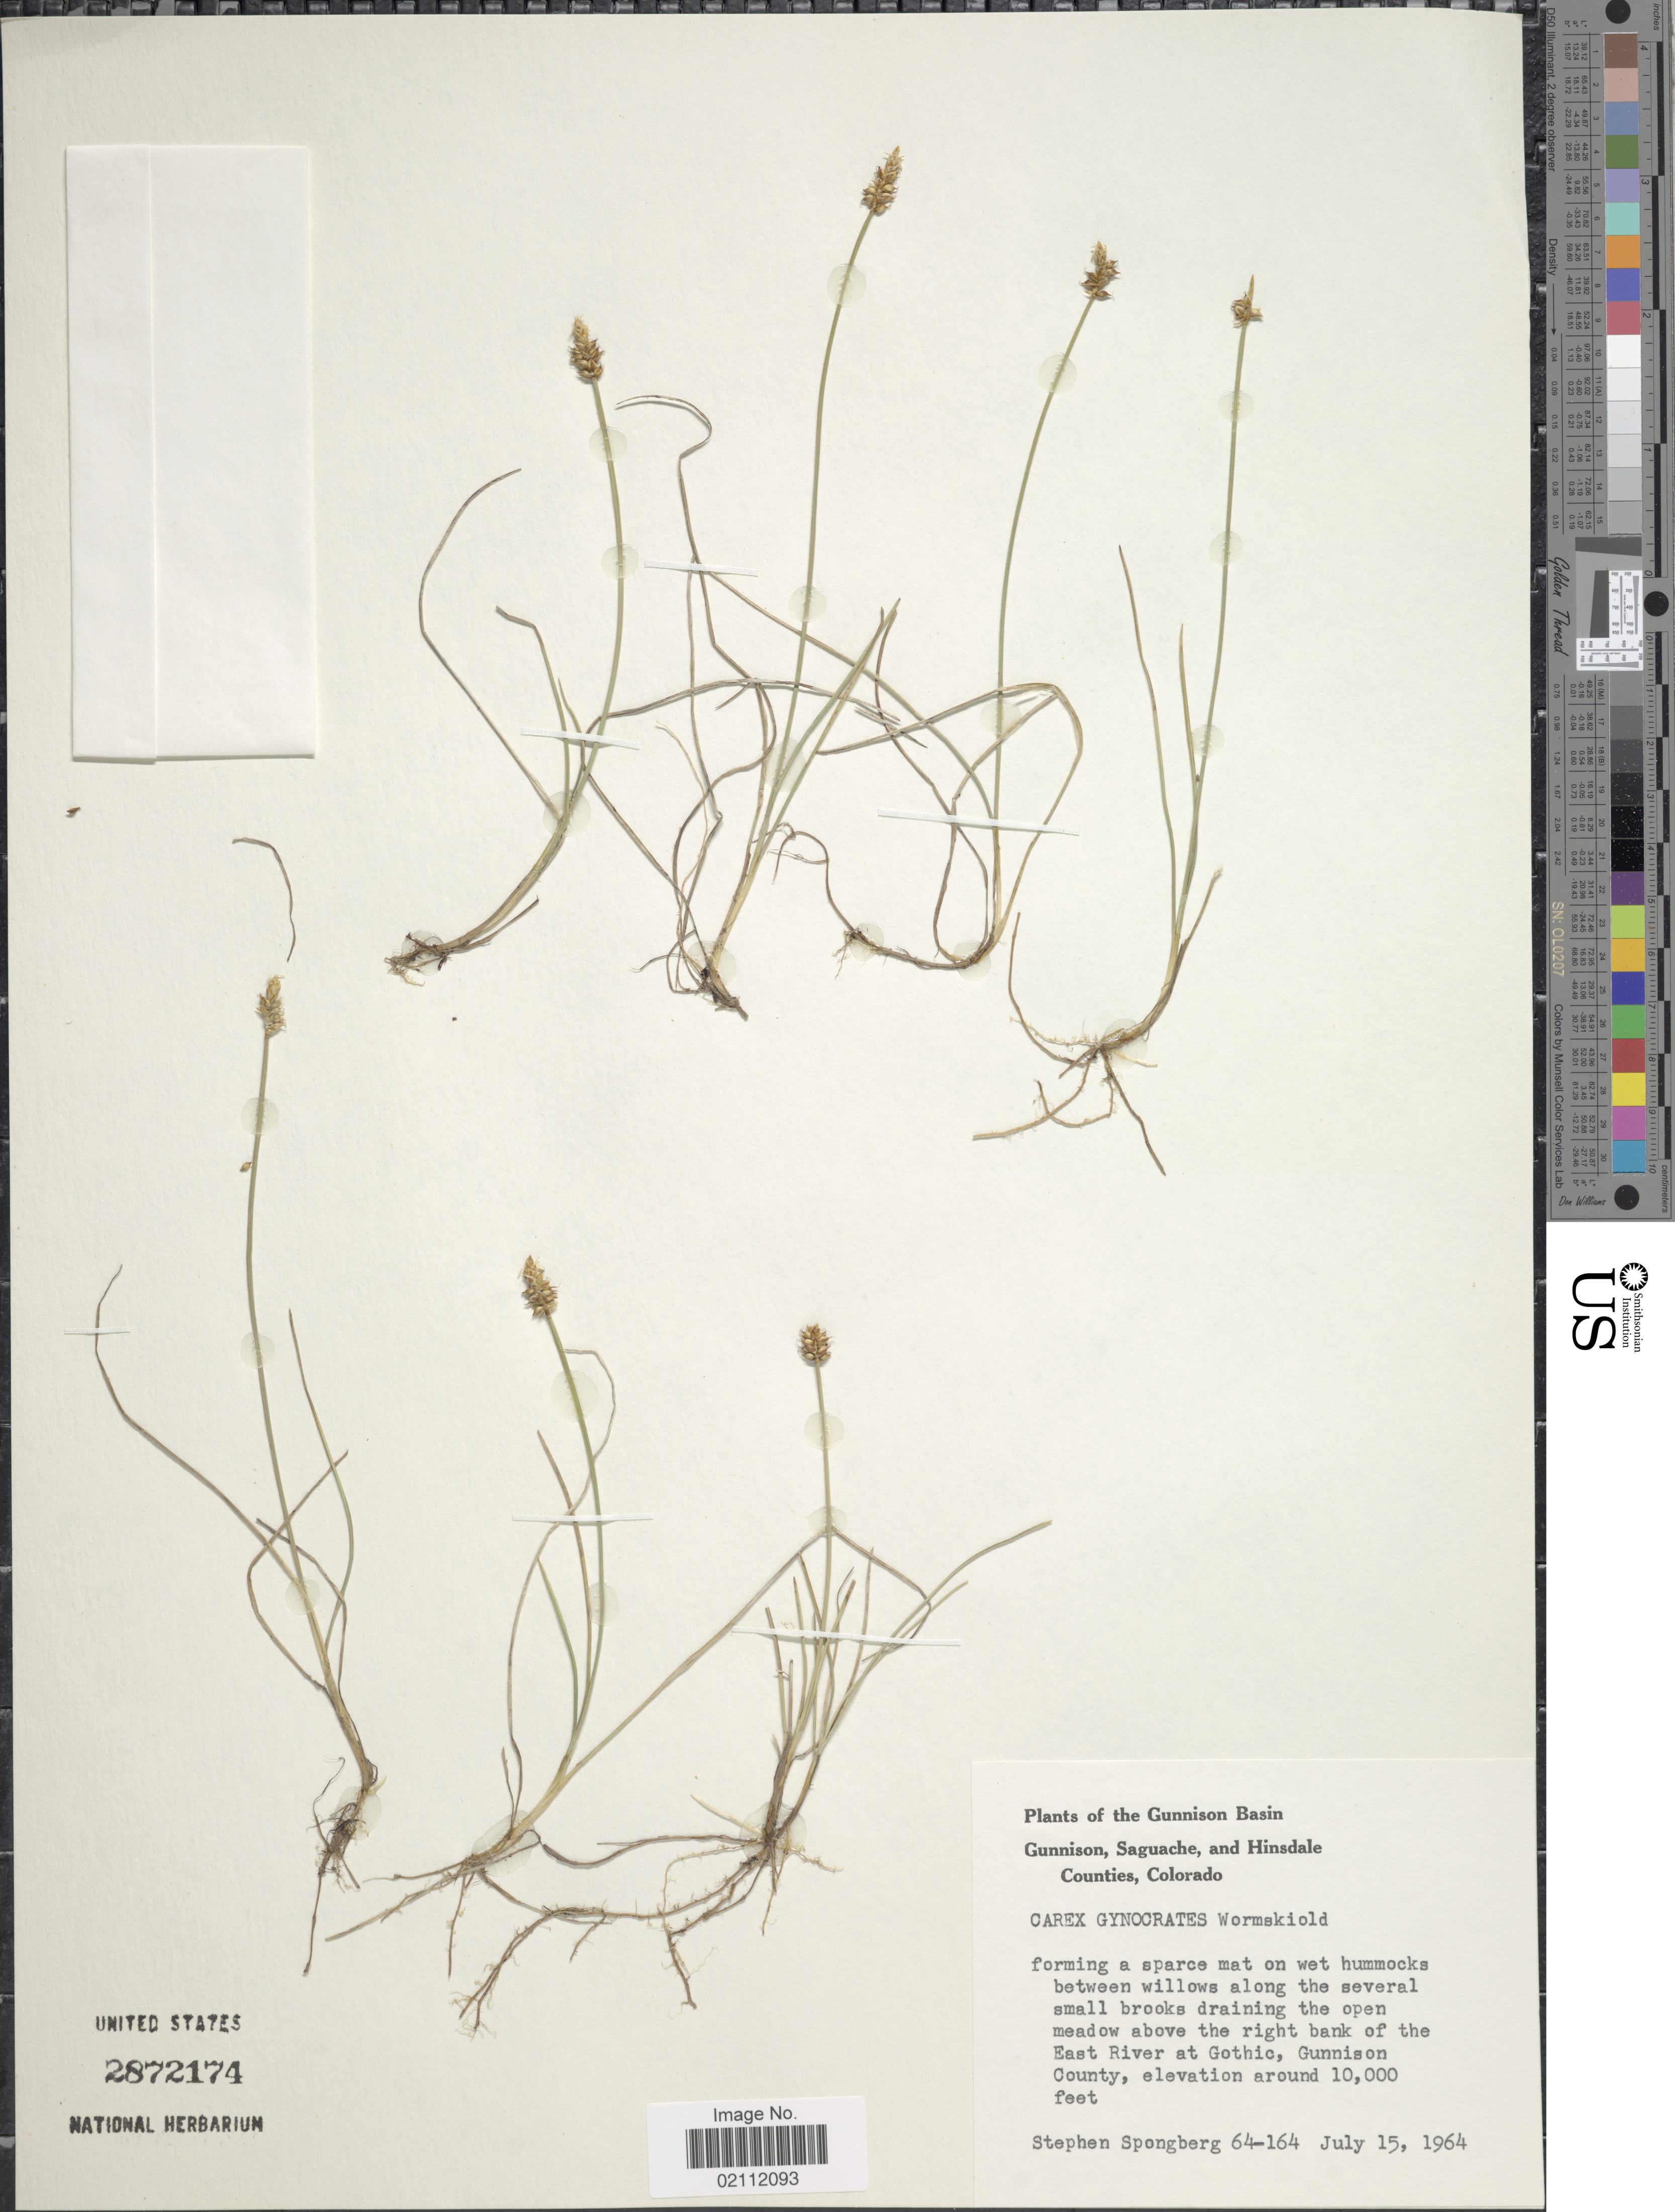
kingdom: Plantae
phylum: Tracheophyta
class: Liliopsida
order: Poales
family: Cyperaceae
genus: Carex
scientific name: Carex nardina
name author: (Hornem.) Fr.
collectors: S. A.Spongberg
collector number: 64-164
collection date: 1964-07-15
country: United States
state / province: Colorado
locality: Gunnison Basin. East River at Gothic, Gunnison County. Gunnison, Saguache, and Hinsdale Counties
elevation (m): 3048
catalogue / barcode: US 2872174